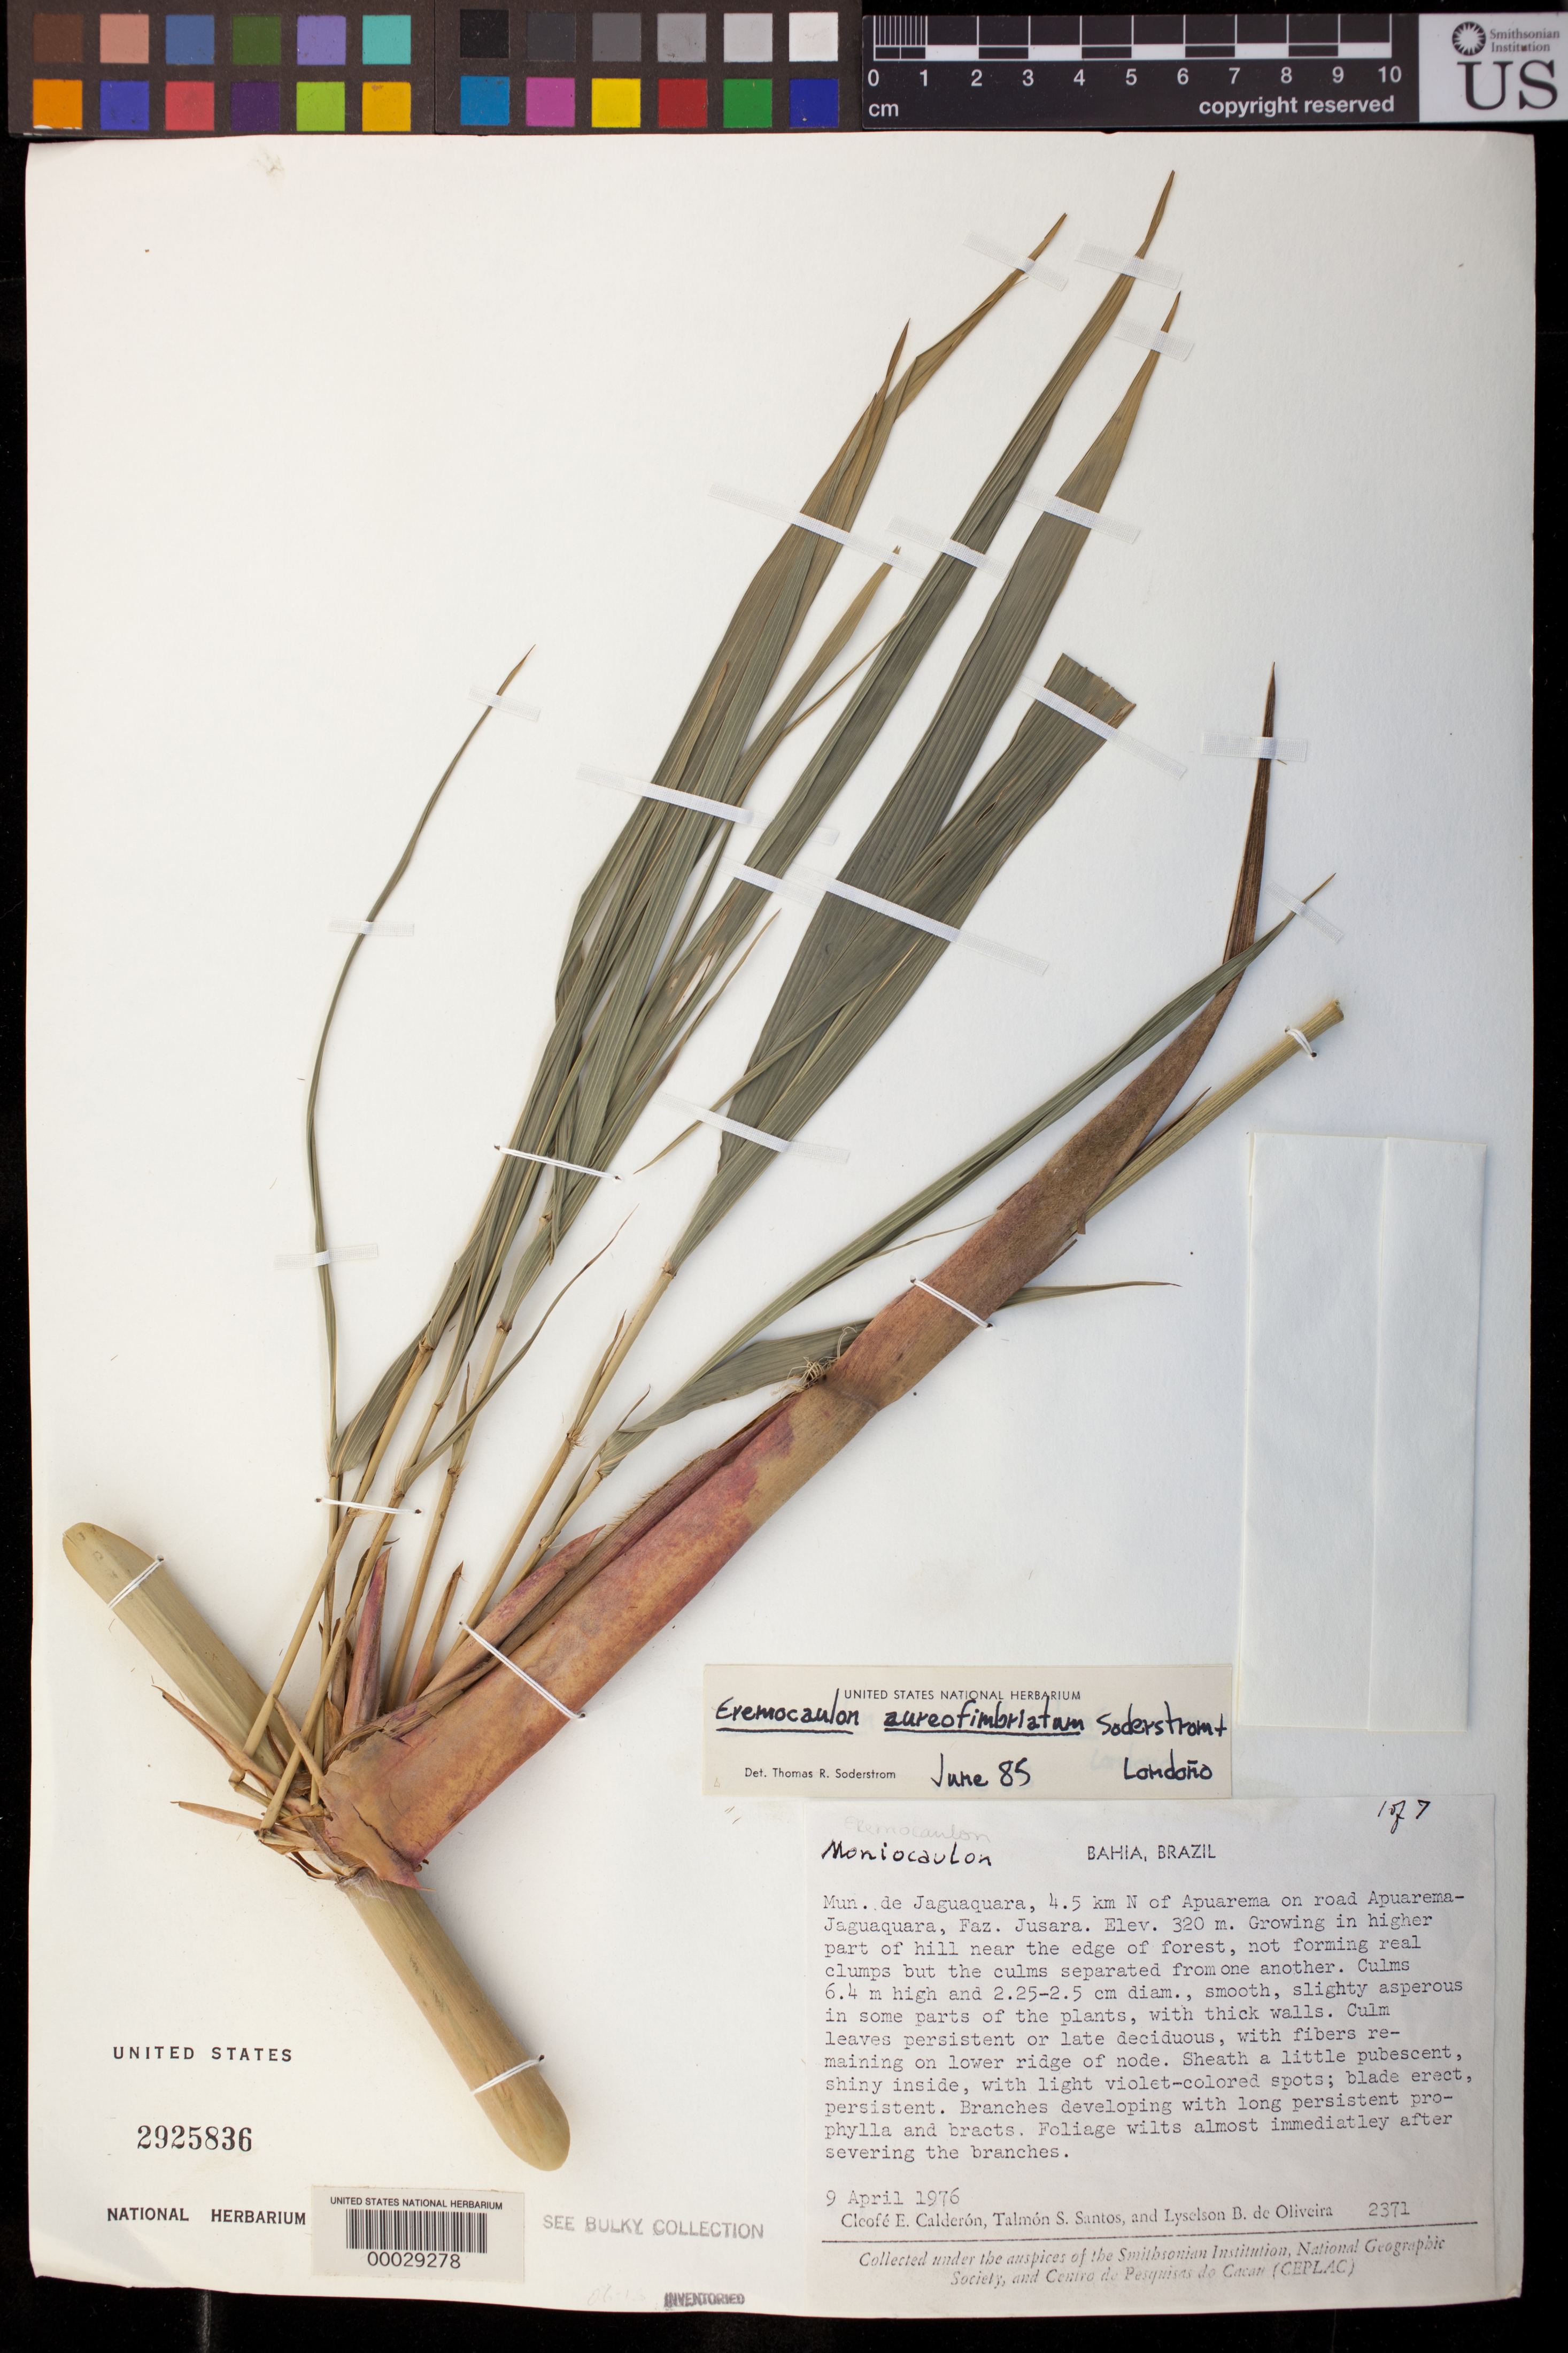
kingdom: Plantae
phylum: Tracheophyta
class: Liliopsida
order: Poales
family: Poaceae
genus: Eremocaulon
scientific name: Eremocaulon aureofimbriatum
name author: Soderstr. & Londoño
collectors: C. E. Calderón, T. S. Santos & L. de Oliveira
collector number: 2371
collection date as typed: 09 Apr 1976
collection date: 1976-04-09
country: Brazil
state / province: Bahia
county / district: Jaguaquara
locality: Apuarema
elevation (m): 320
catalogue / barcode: US 2925836